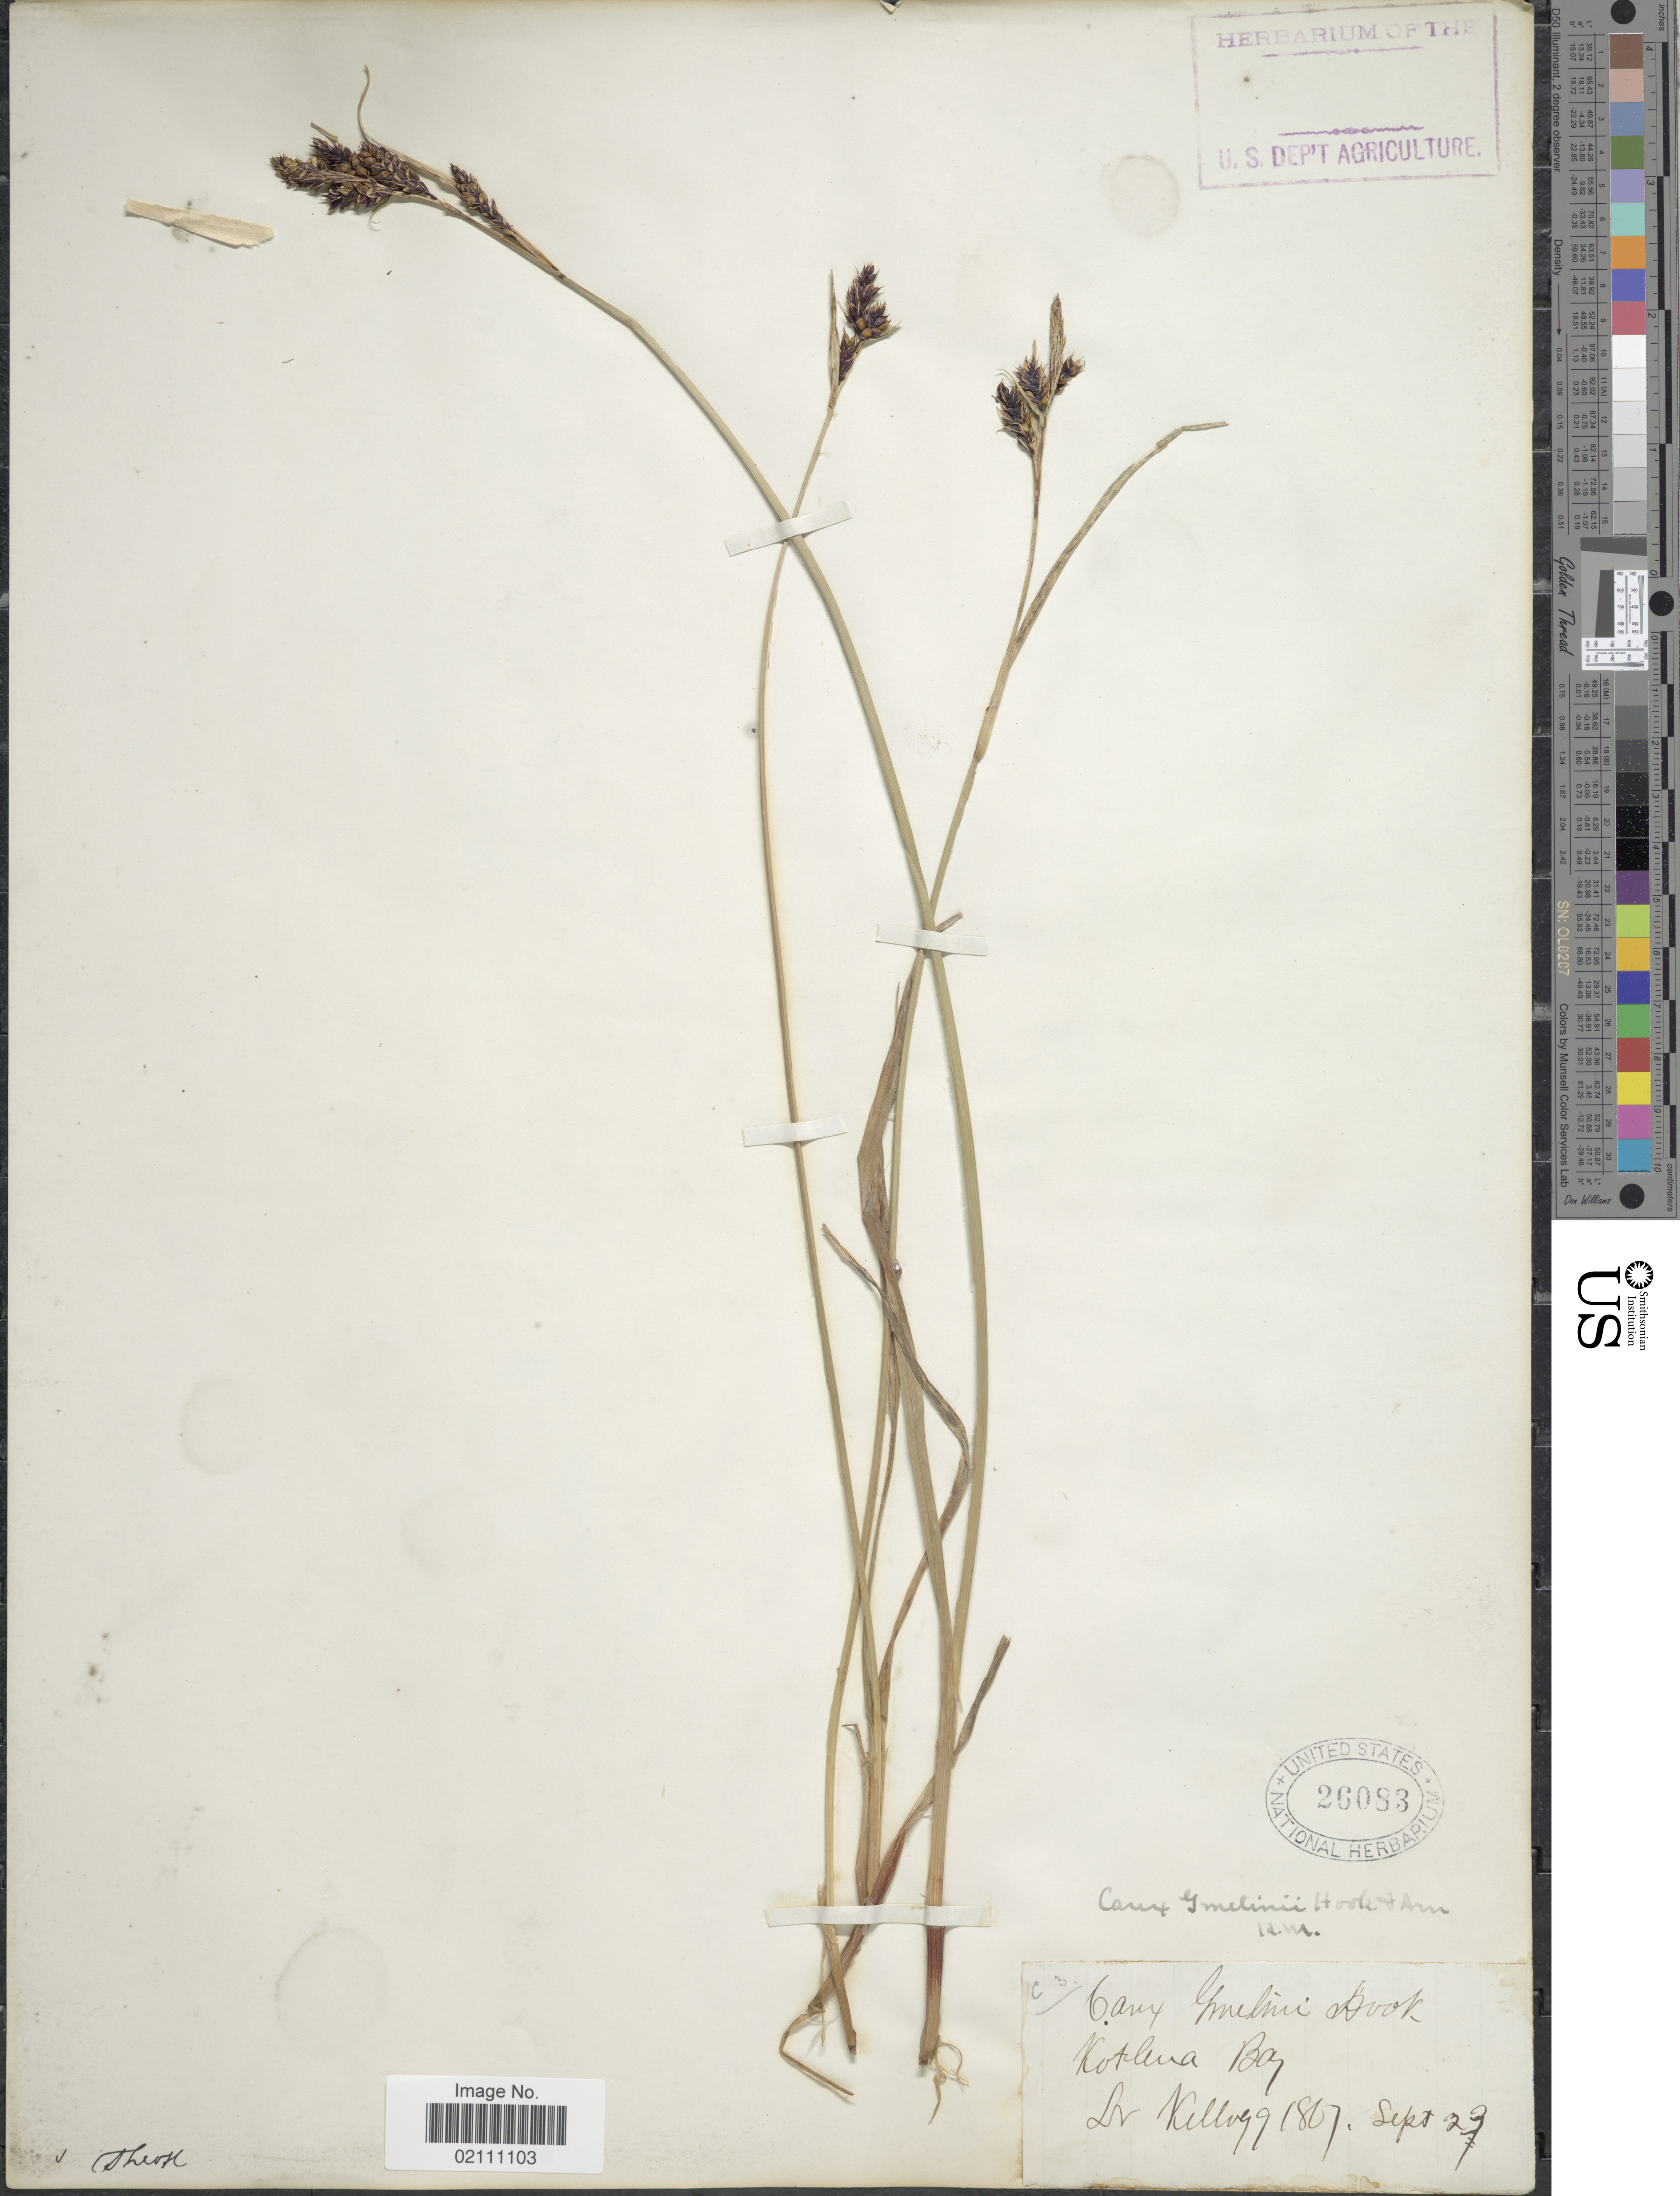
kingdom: Plantae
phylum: Tracheophyta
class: Liliopsida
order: Poales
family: Cyperaceae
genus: Carex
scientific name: Carex gmelinii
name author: Hook. & Arn.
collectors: -- Kellogg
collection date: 1867-09-29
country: United States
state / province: California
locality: Kotlena Bay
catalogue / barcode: US 26083